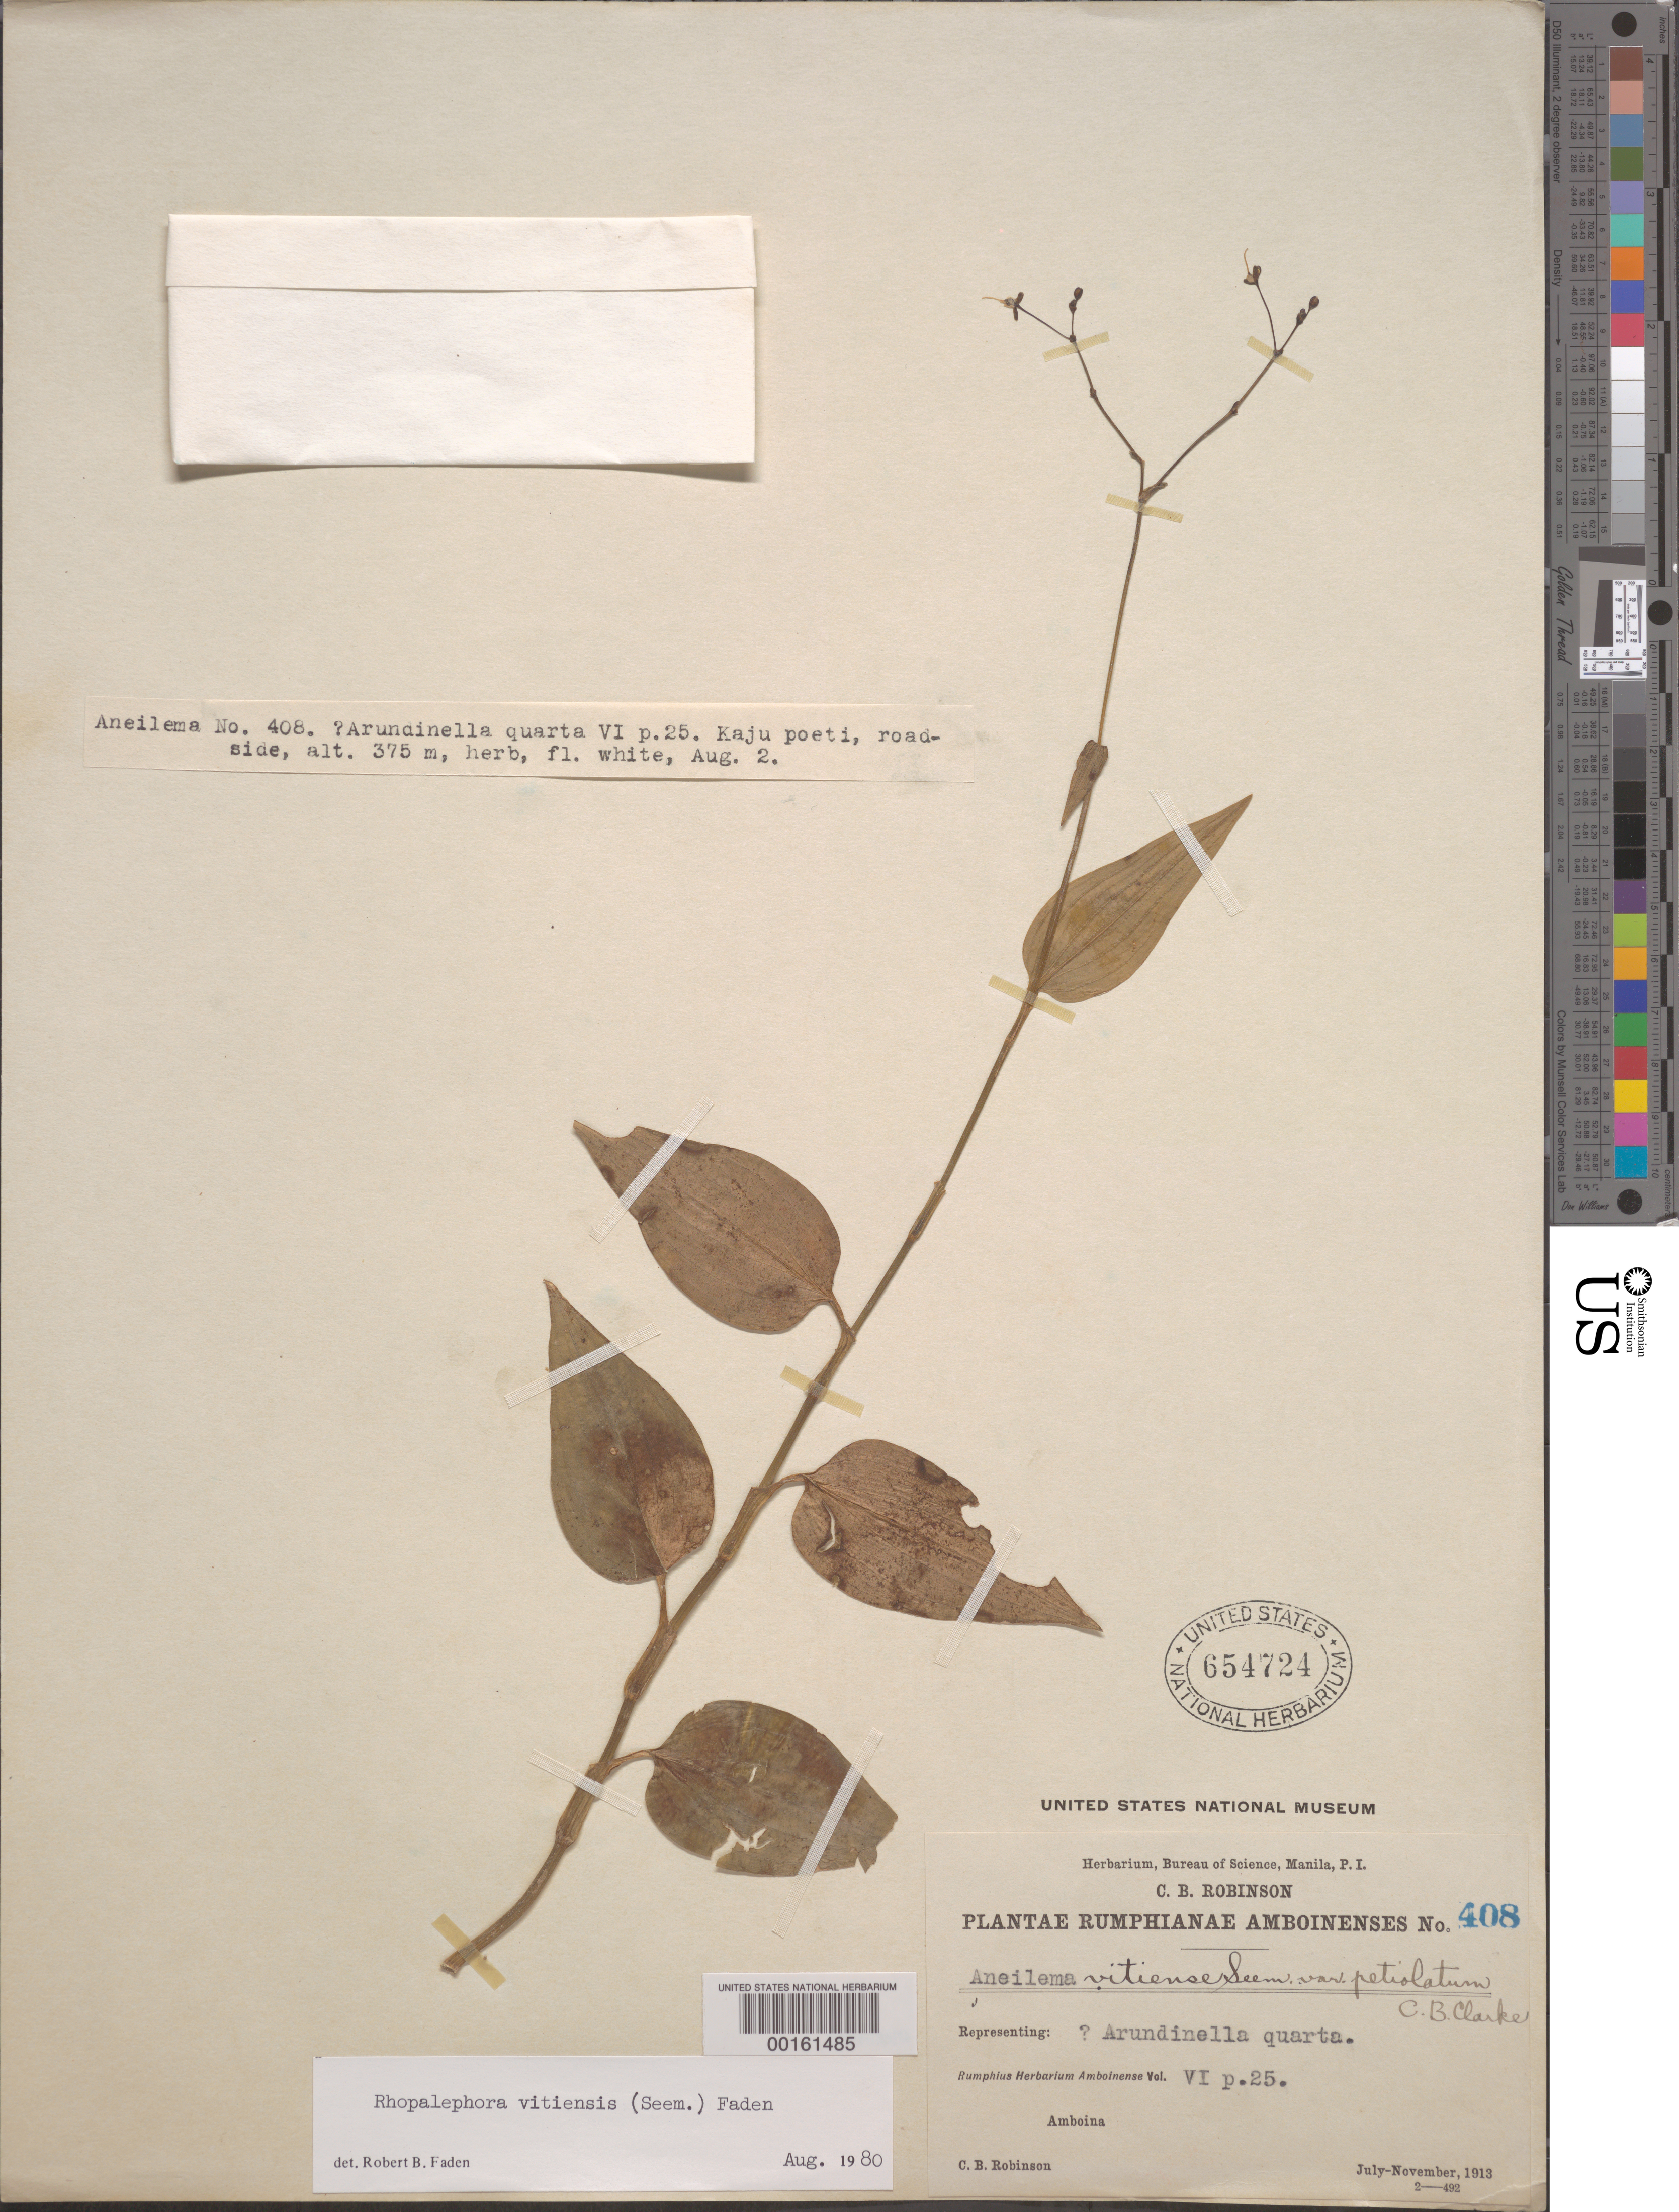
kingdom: Plantae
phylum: Tracheophyta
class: Liliopsida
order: Commelinales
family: Commelinaceae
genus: Rhopalephora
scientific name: Rhopalephora vitiensis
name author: (Seem.) Faden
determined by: Faden, Robert B., (US), Smithsonian Institution - National Museum of Natural History (UNITED STATES)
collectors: C. Robinson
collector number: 408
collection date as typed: Jul 1913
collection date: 1913-07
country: Indonesia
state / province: Maluku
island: Amboina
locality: Kaju poeti [Moluccas]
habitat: Roadside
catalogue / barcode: US 654724